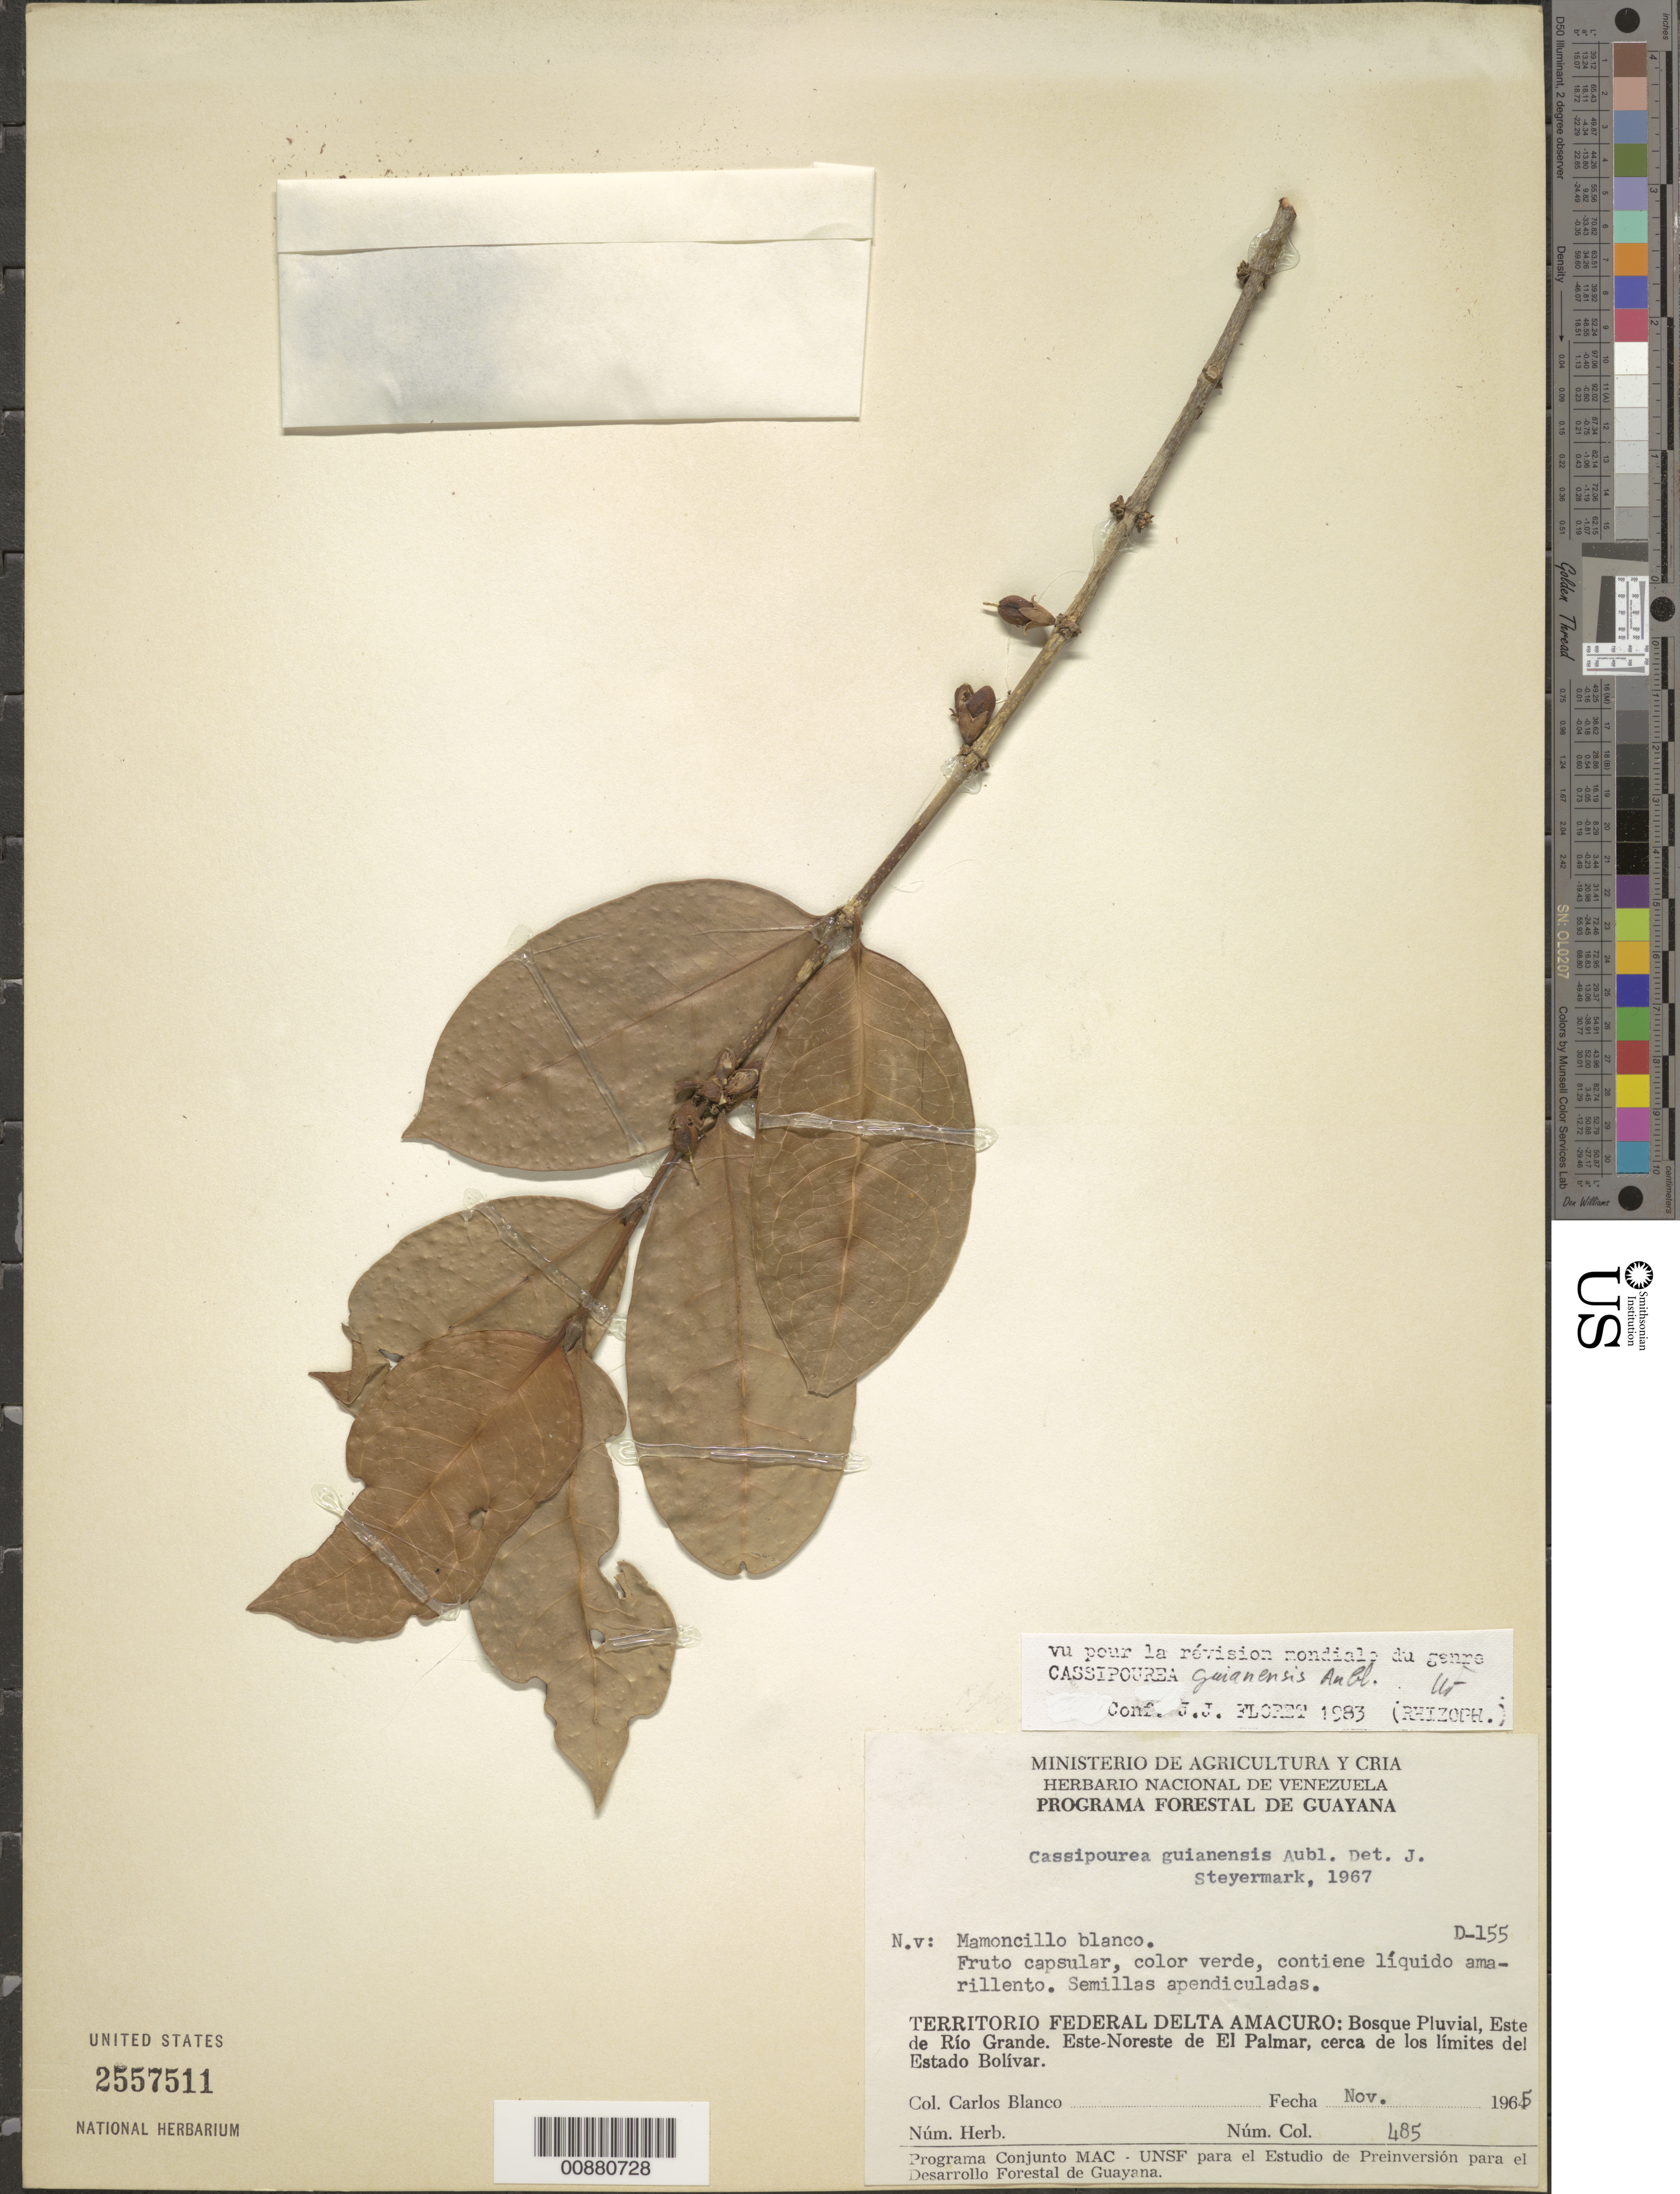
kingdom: Plantae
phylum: Tracheophyta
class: Magnoliopsida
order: Malpighiales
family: Rhizophoraceae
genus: Cassipourea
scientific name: Cassipourea guianensis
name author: Aubl.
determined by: Floret, J. J.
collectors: C. A. Blanco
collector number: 485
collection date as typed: Nov-65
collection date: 1965-11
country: Venezuela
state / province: Delta Amacuro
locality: Río Grande, Este de; Este-Noreste de El Palmar, cerca de los limites del Estado Bolívar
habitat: Bosque pluvial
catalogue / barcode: US 2557511